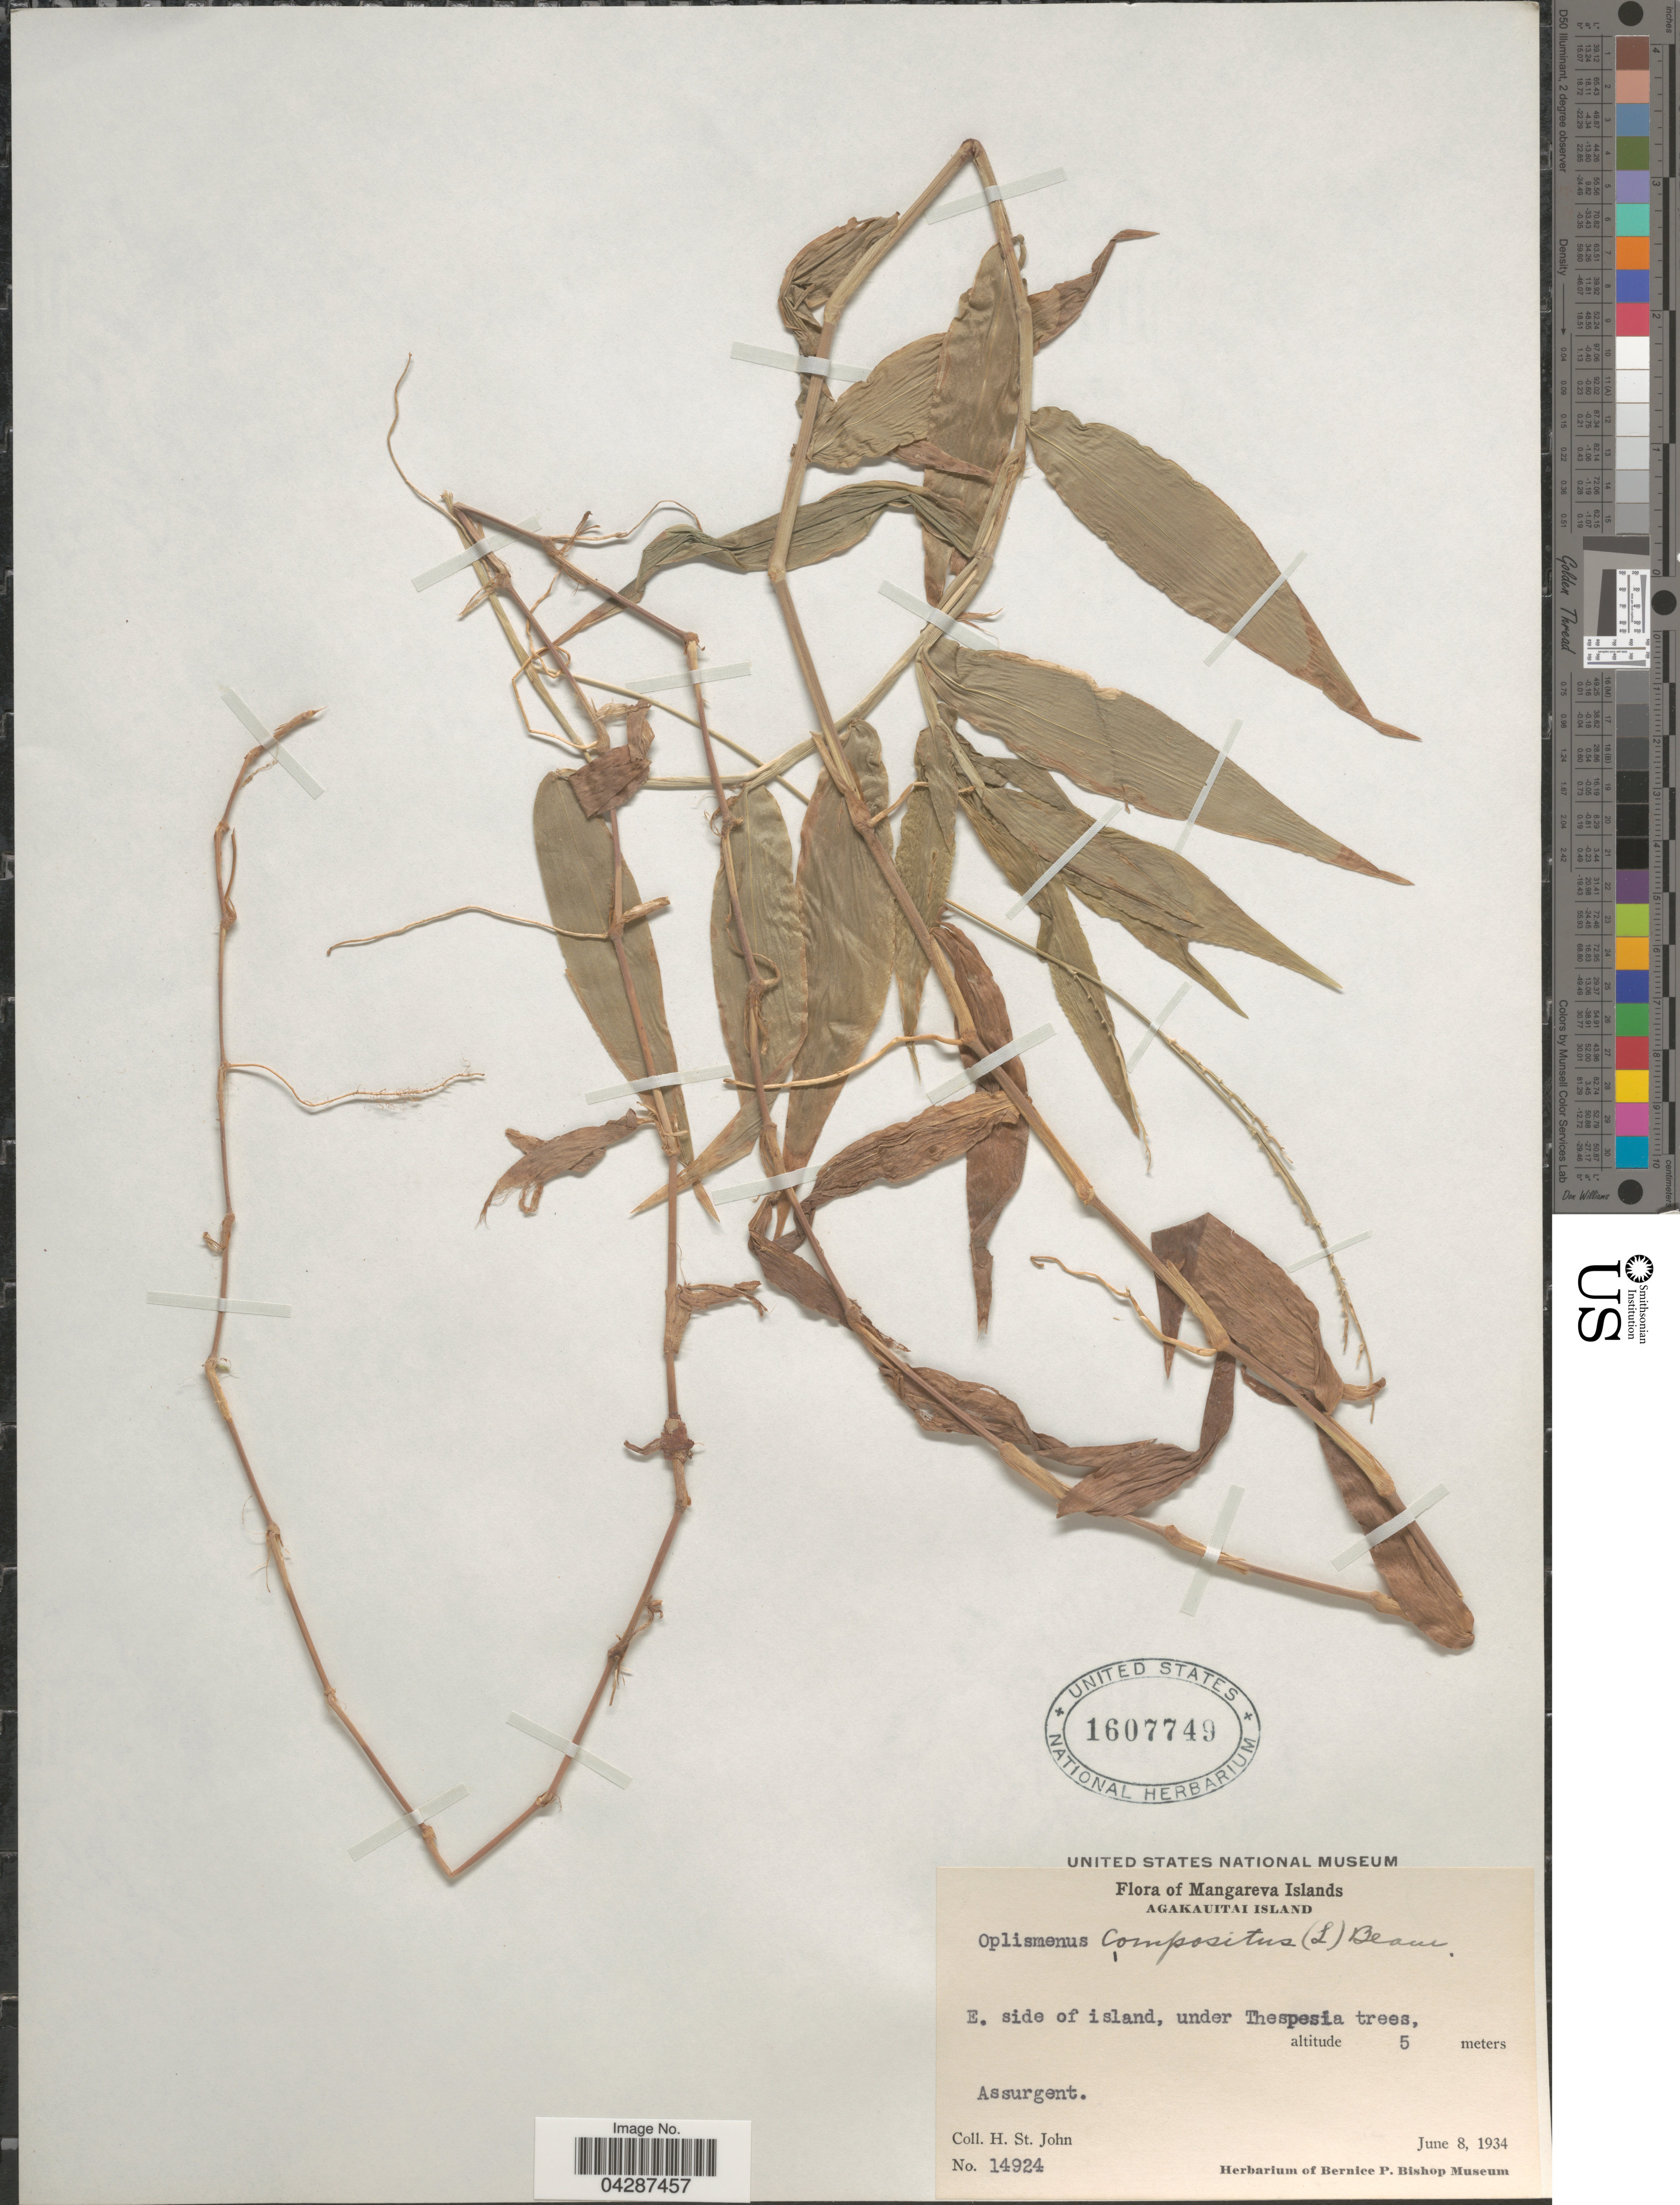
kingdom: Plantae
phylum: Tracheophyta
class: Liliopsida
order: Poales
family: Poaceae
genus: Oplismenus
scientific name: Oplismenus compositus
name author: (L.) P. Beauv.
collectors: H. St. John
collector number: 14924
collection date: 1934-06-08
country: French Polynesia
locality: Mangareva Islands. Agakauitai Island. E. side of island, under Thespesia trees.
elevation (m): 5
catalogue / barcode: US 1607749